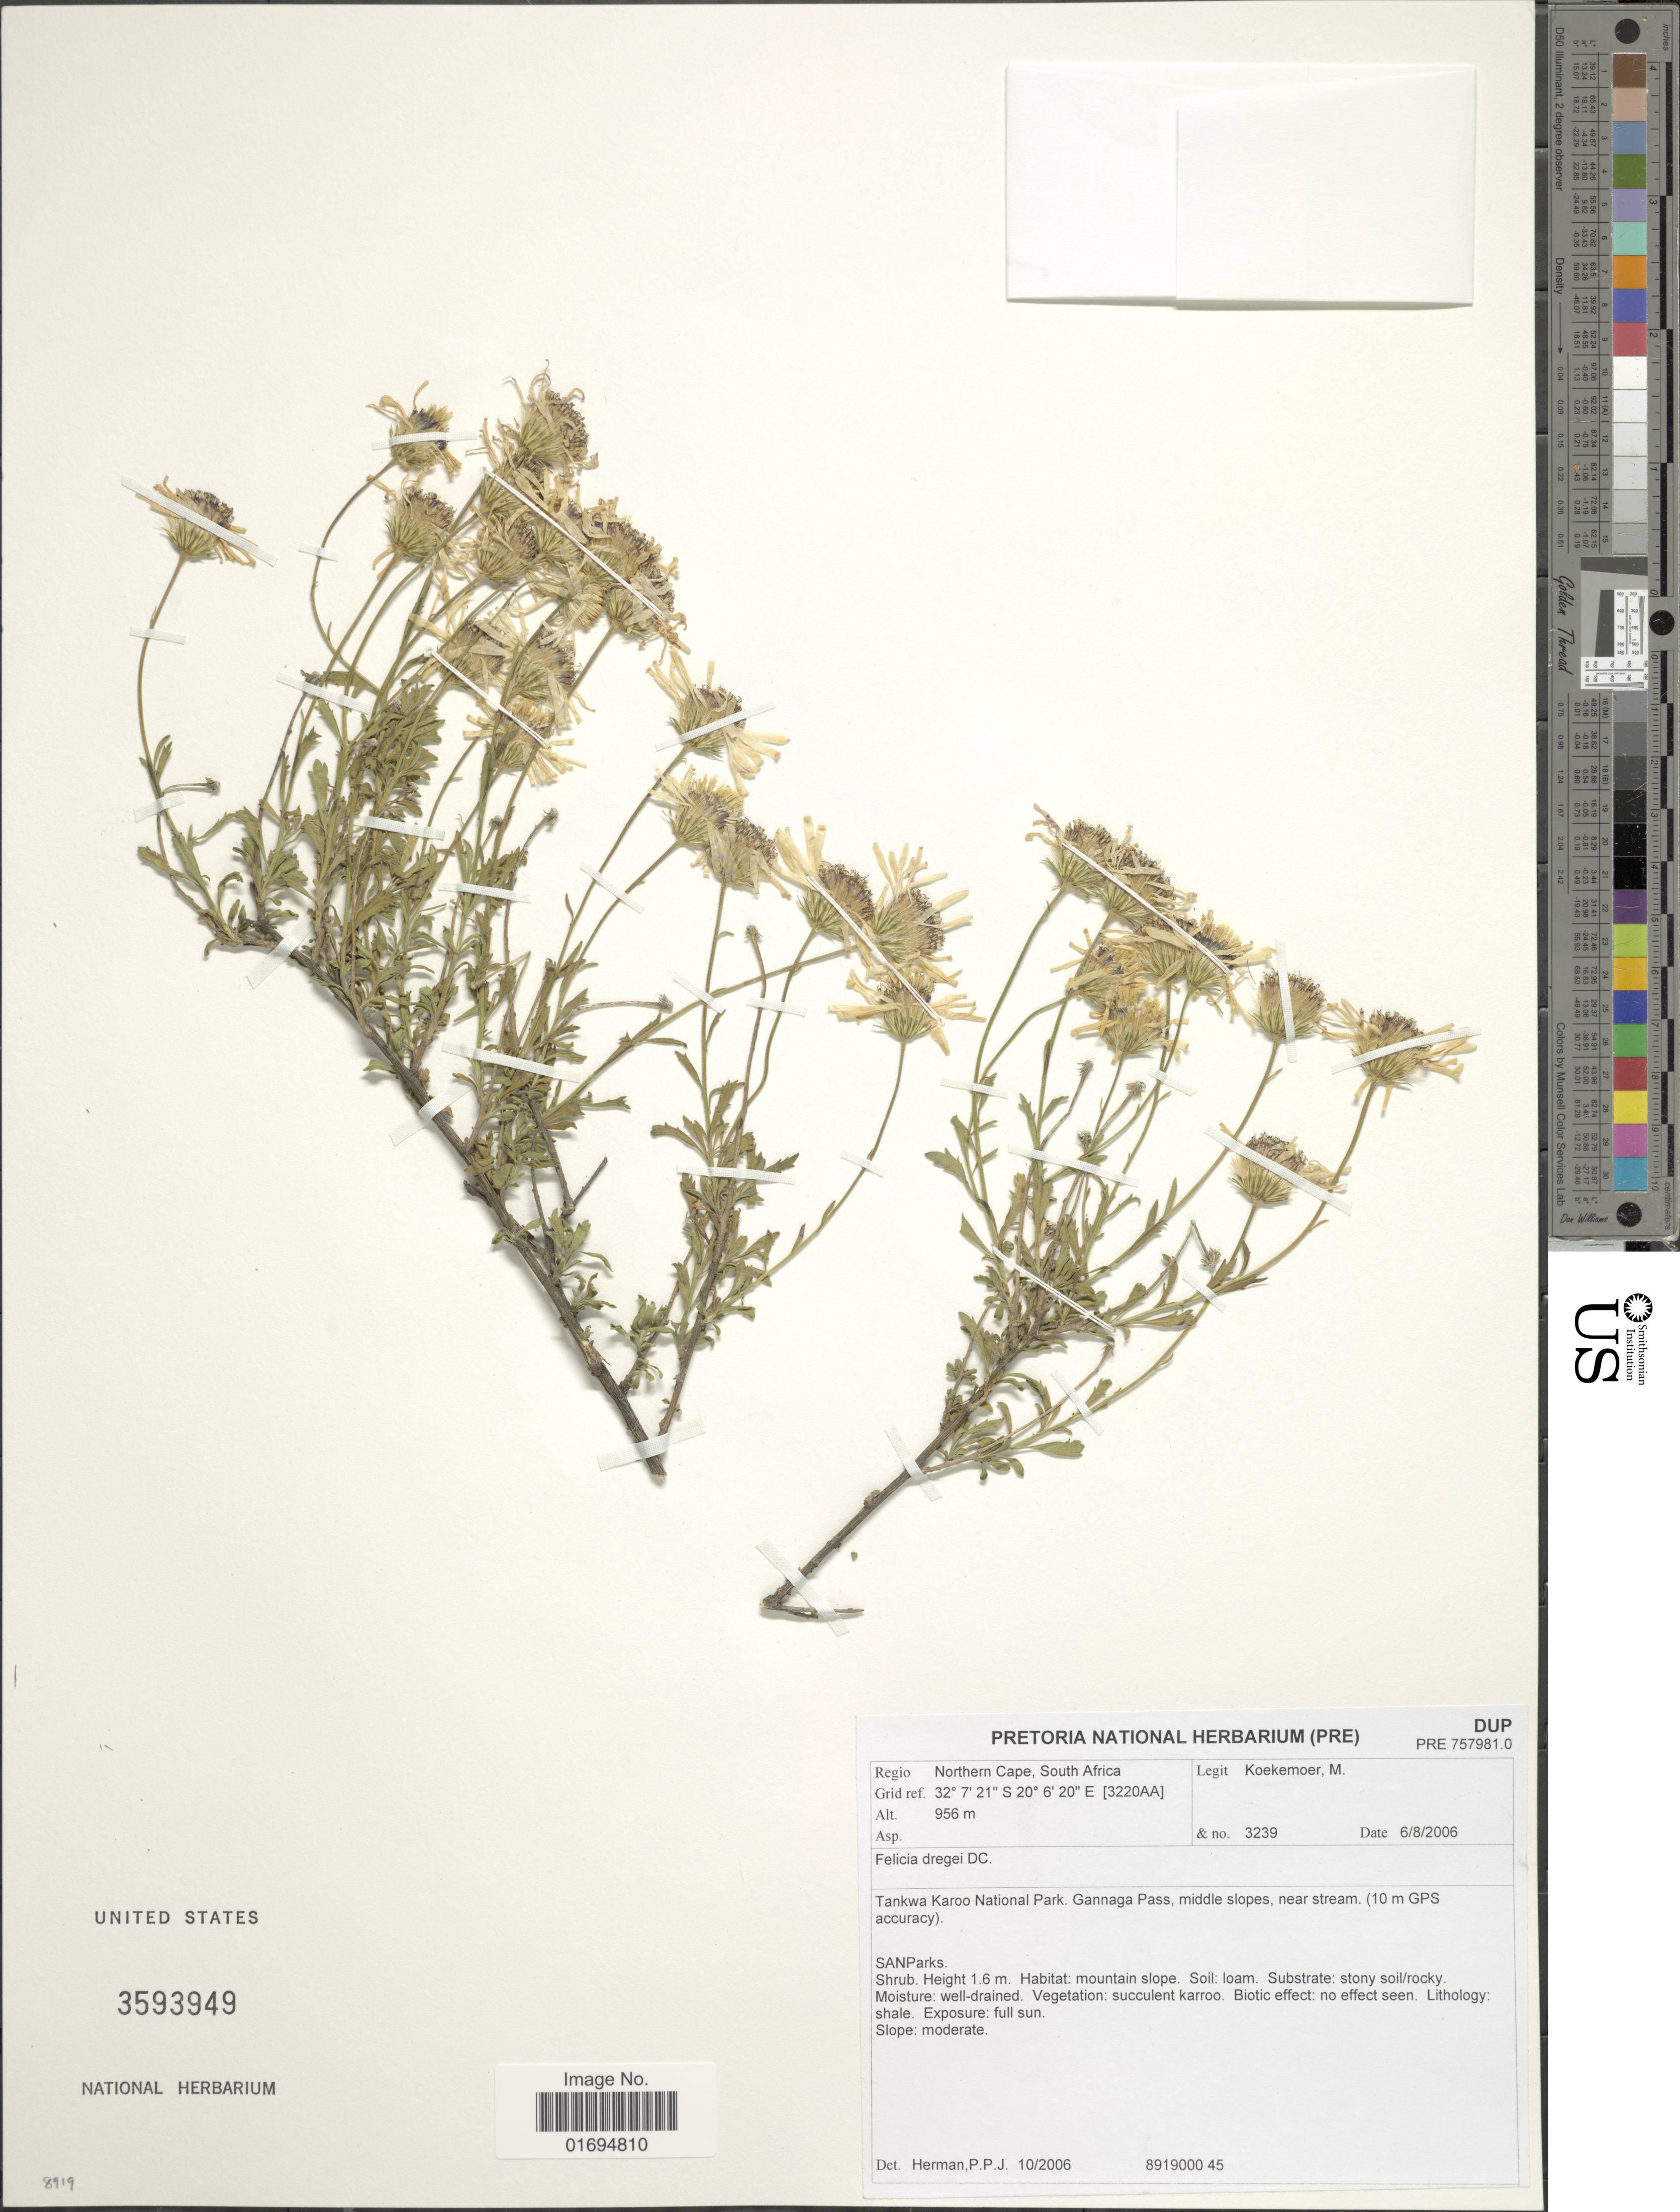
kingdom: Plantae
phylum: Tracheophyta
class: Magnoliopsida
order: Asterales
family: Asteraceae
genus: Felicia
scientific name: Felicia dregei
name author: DC.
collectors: M. Koekemoer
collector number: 3239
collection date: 2006-08-06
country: South Africa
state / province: Northern Cape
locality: Tankwa Karoo National Park, Gannaga Pass, middle slopes, near stream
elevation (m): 956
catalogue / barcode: US 3593949